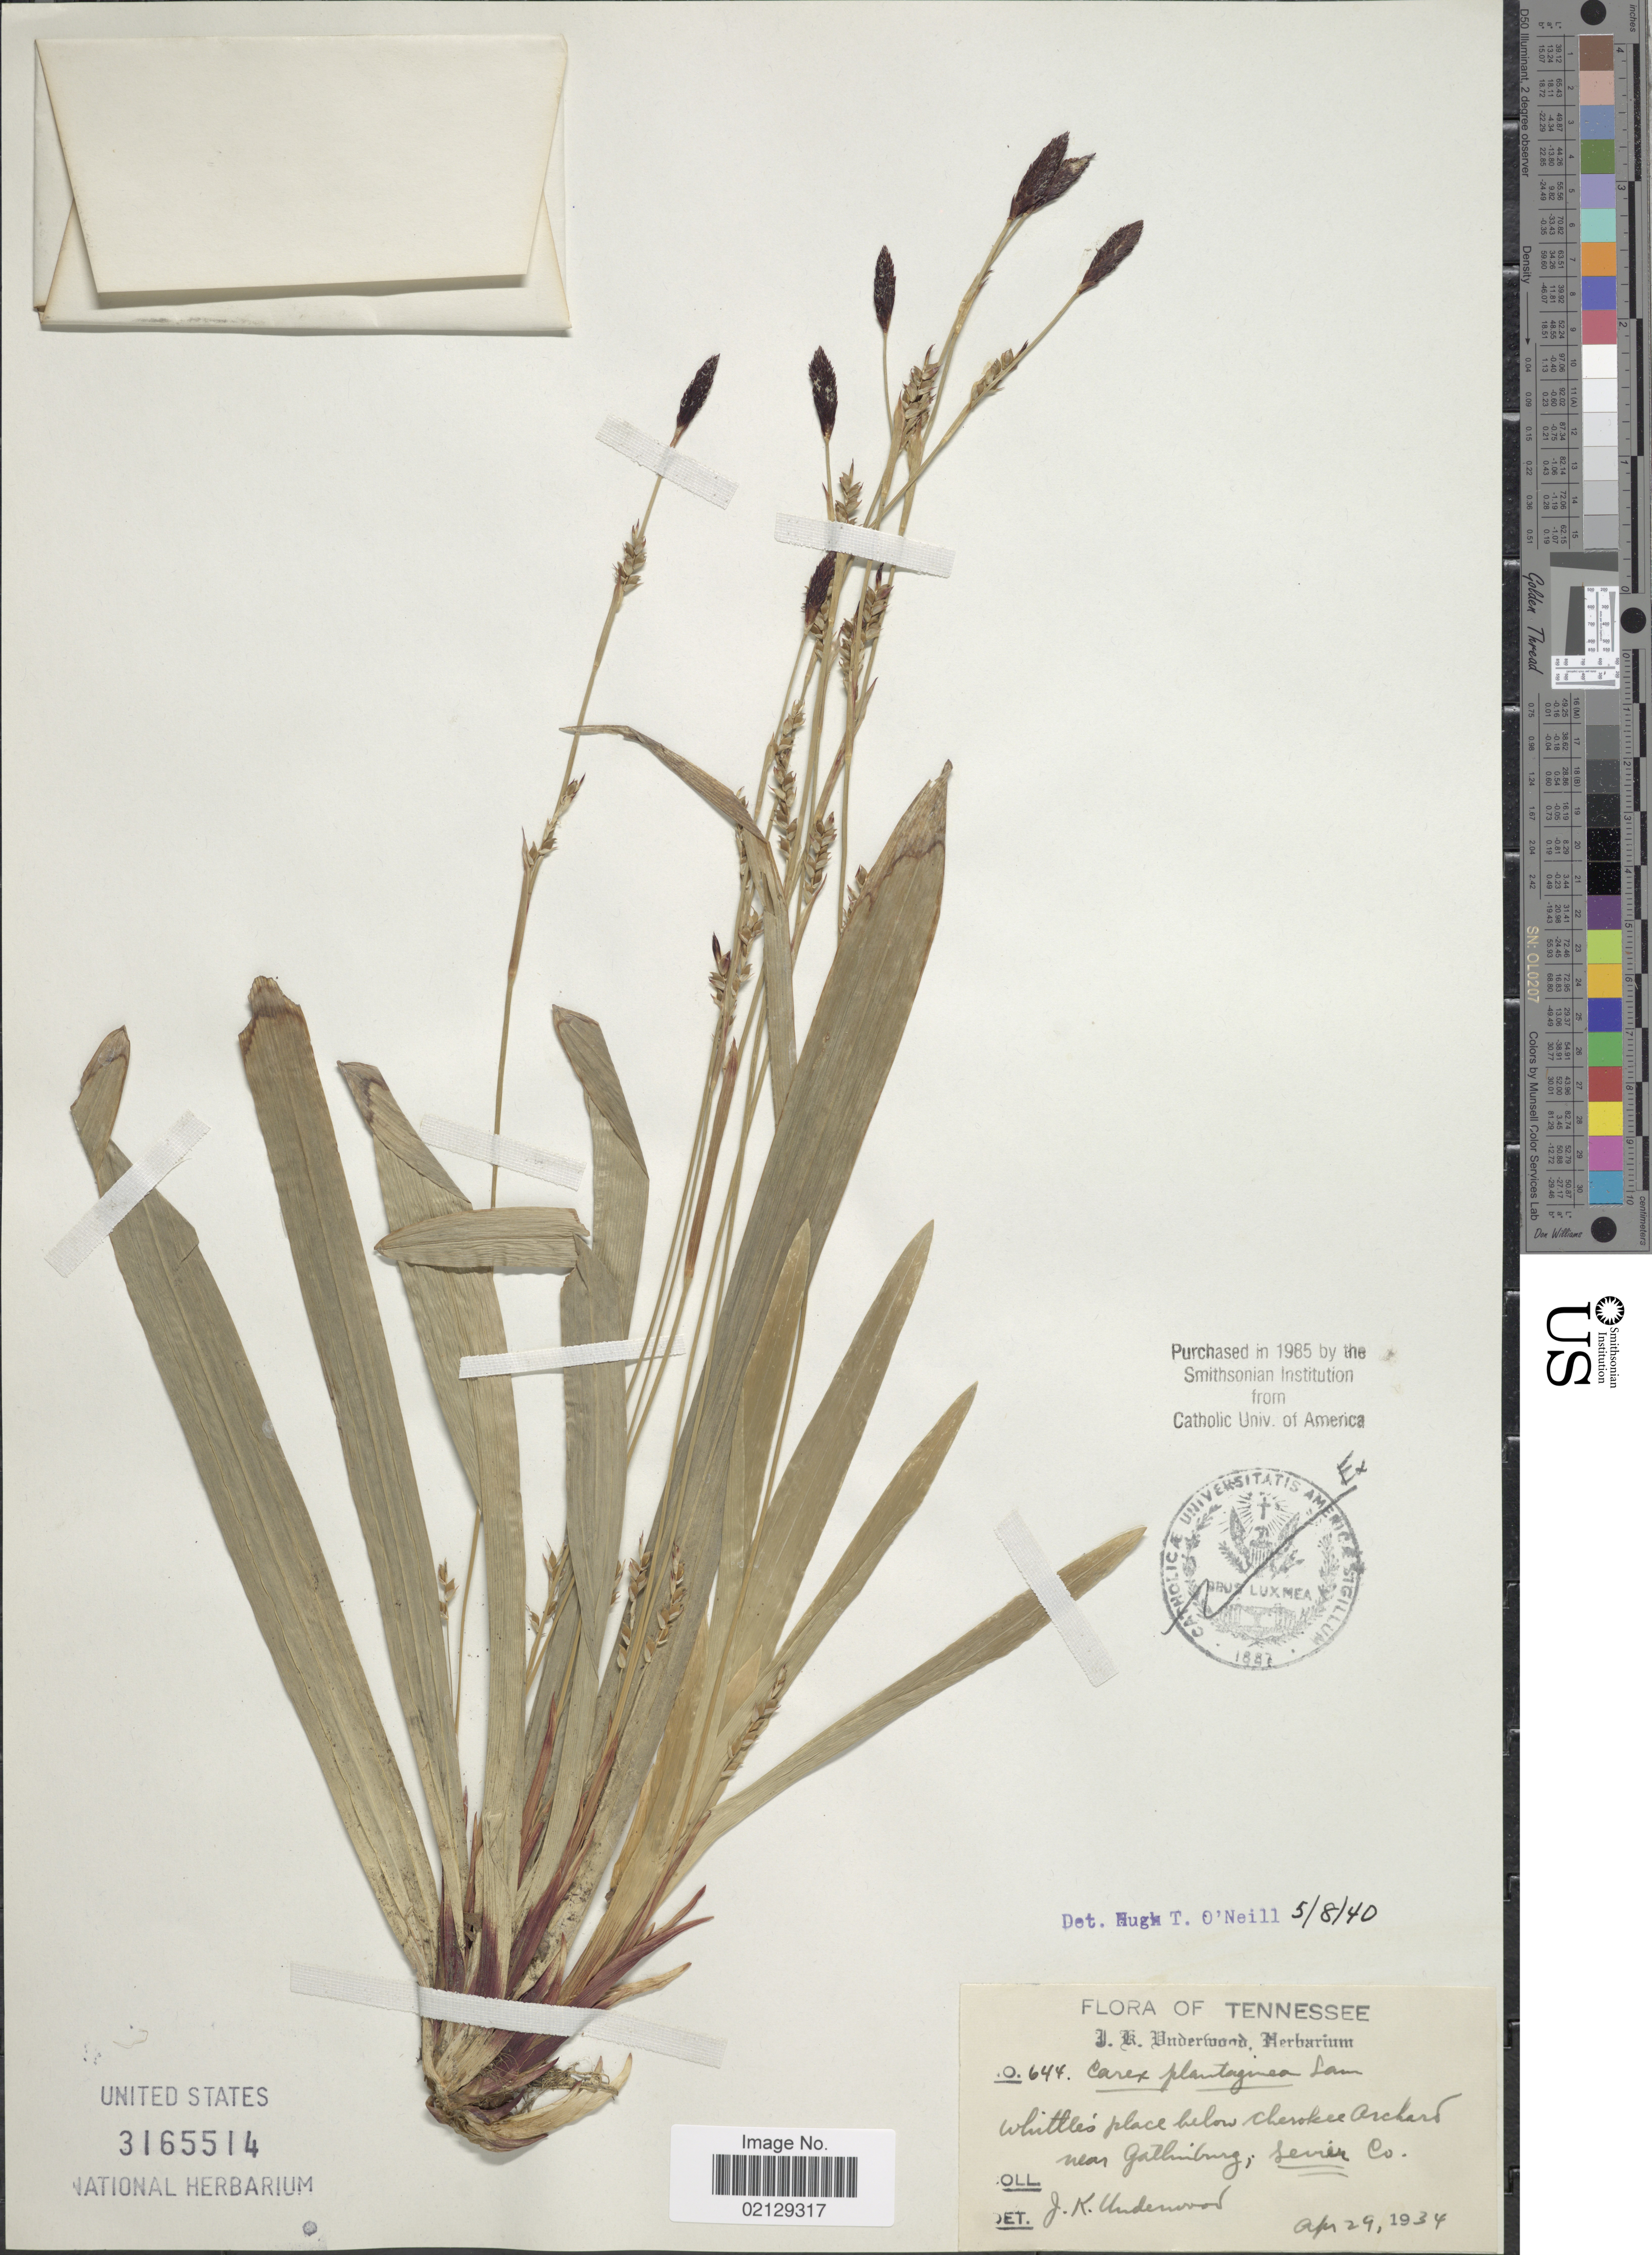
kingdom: Plantae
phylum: Tracheophyta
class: Liliopsida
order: Poales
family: Cyperaceae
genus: Carex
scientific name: Carex plantaginea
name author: Lam.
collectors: J. K. Underwood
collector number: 644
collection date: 1934-04-29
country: United States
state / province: Tennessee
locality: Whittle's place below Cherokee Orchard near Gatlinburg, Sevier Co.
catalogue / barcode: US 3165514